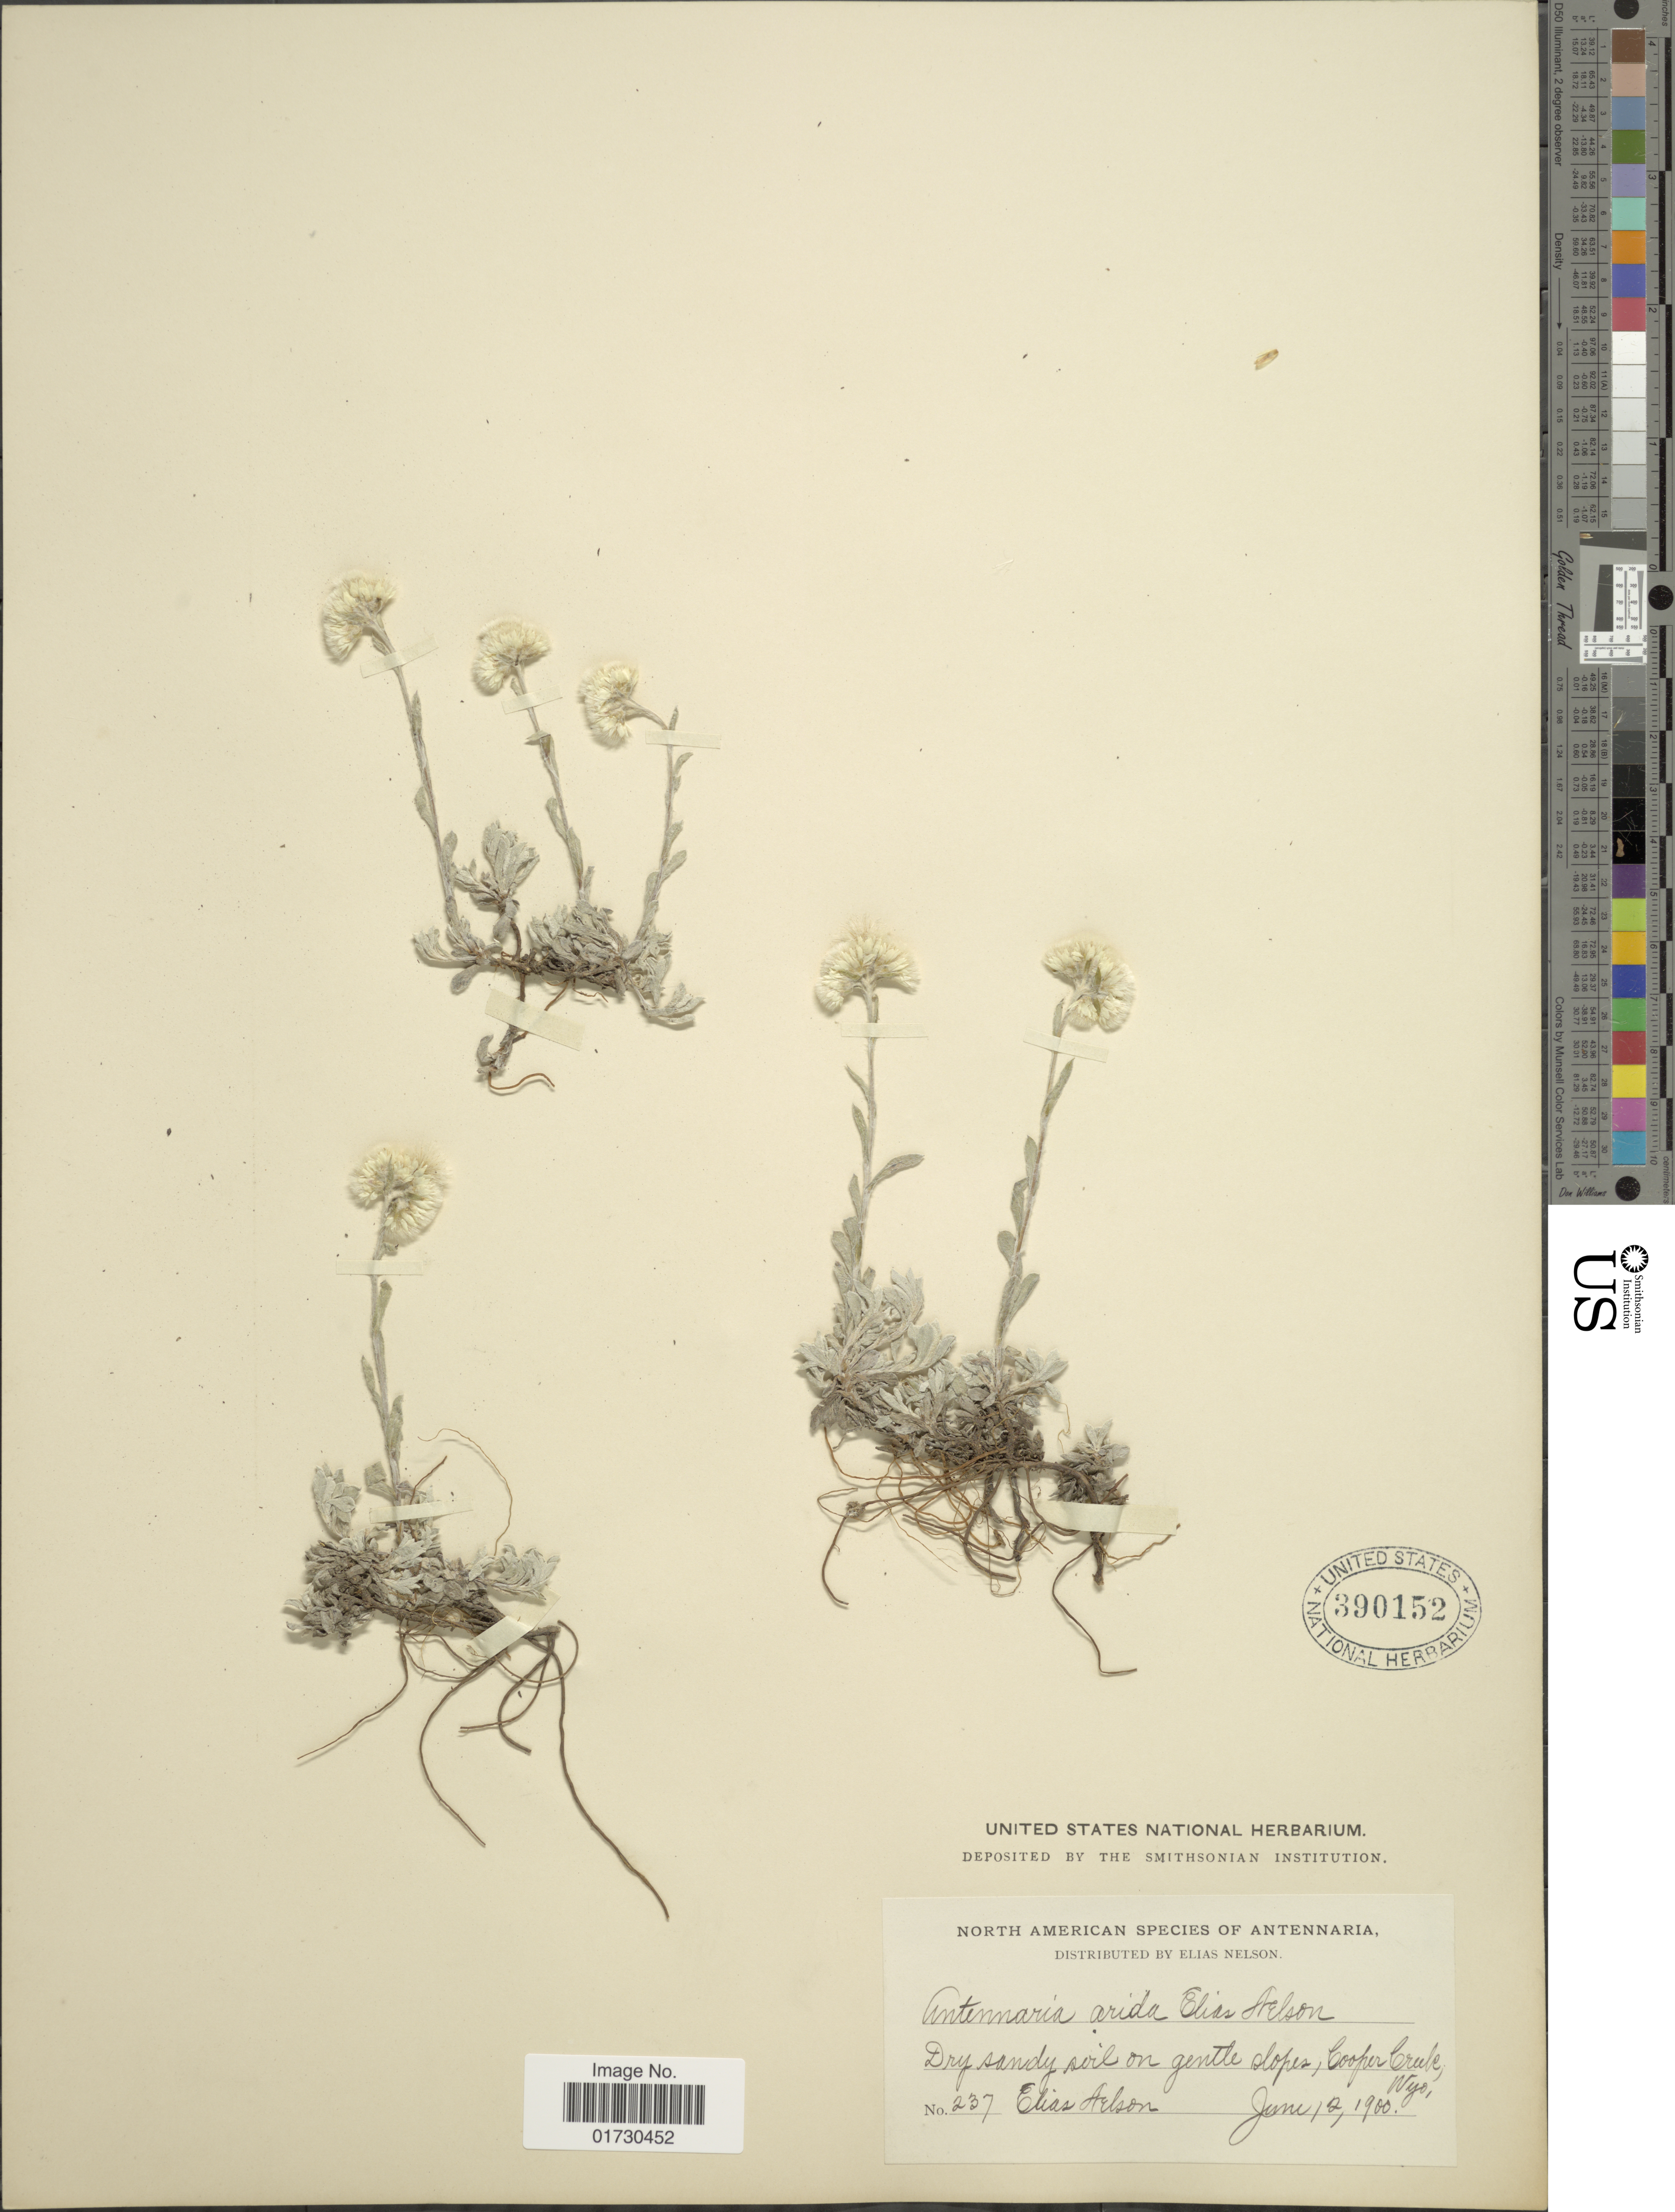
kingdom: Plantae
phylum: Tracheophyta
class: Magnoliopsida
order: Asterales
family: Asteraceae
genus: Antennaria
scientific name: Antennaria arida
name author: E.E. Nelson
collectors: E. Nelson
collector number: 237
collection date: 1900-06-12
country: United States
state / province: Wyoming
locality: Dry sandy soil on gentle slopes, Cooper Creek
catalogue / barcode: US 390152